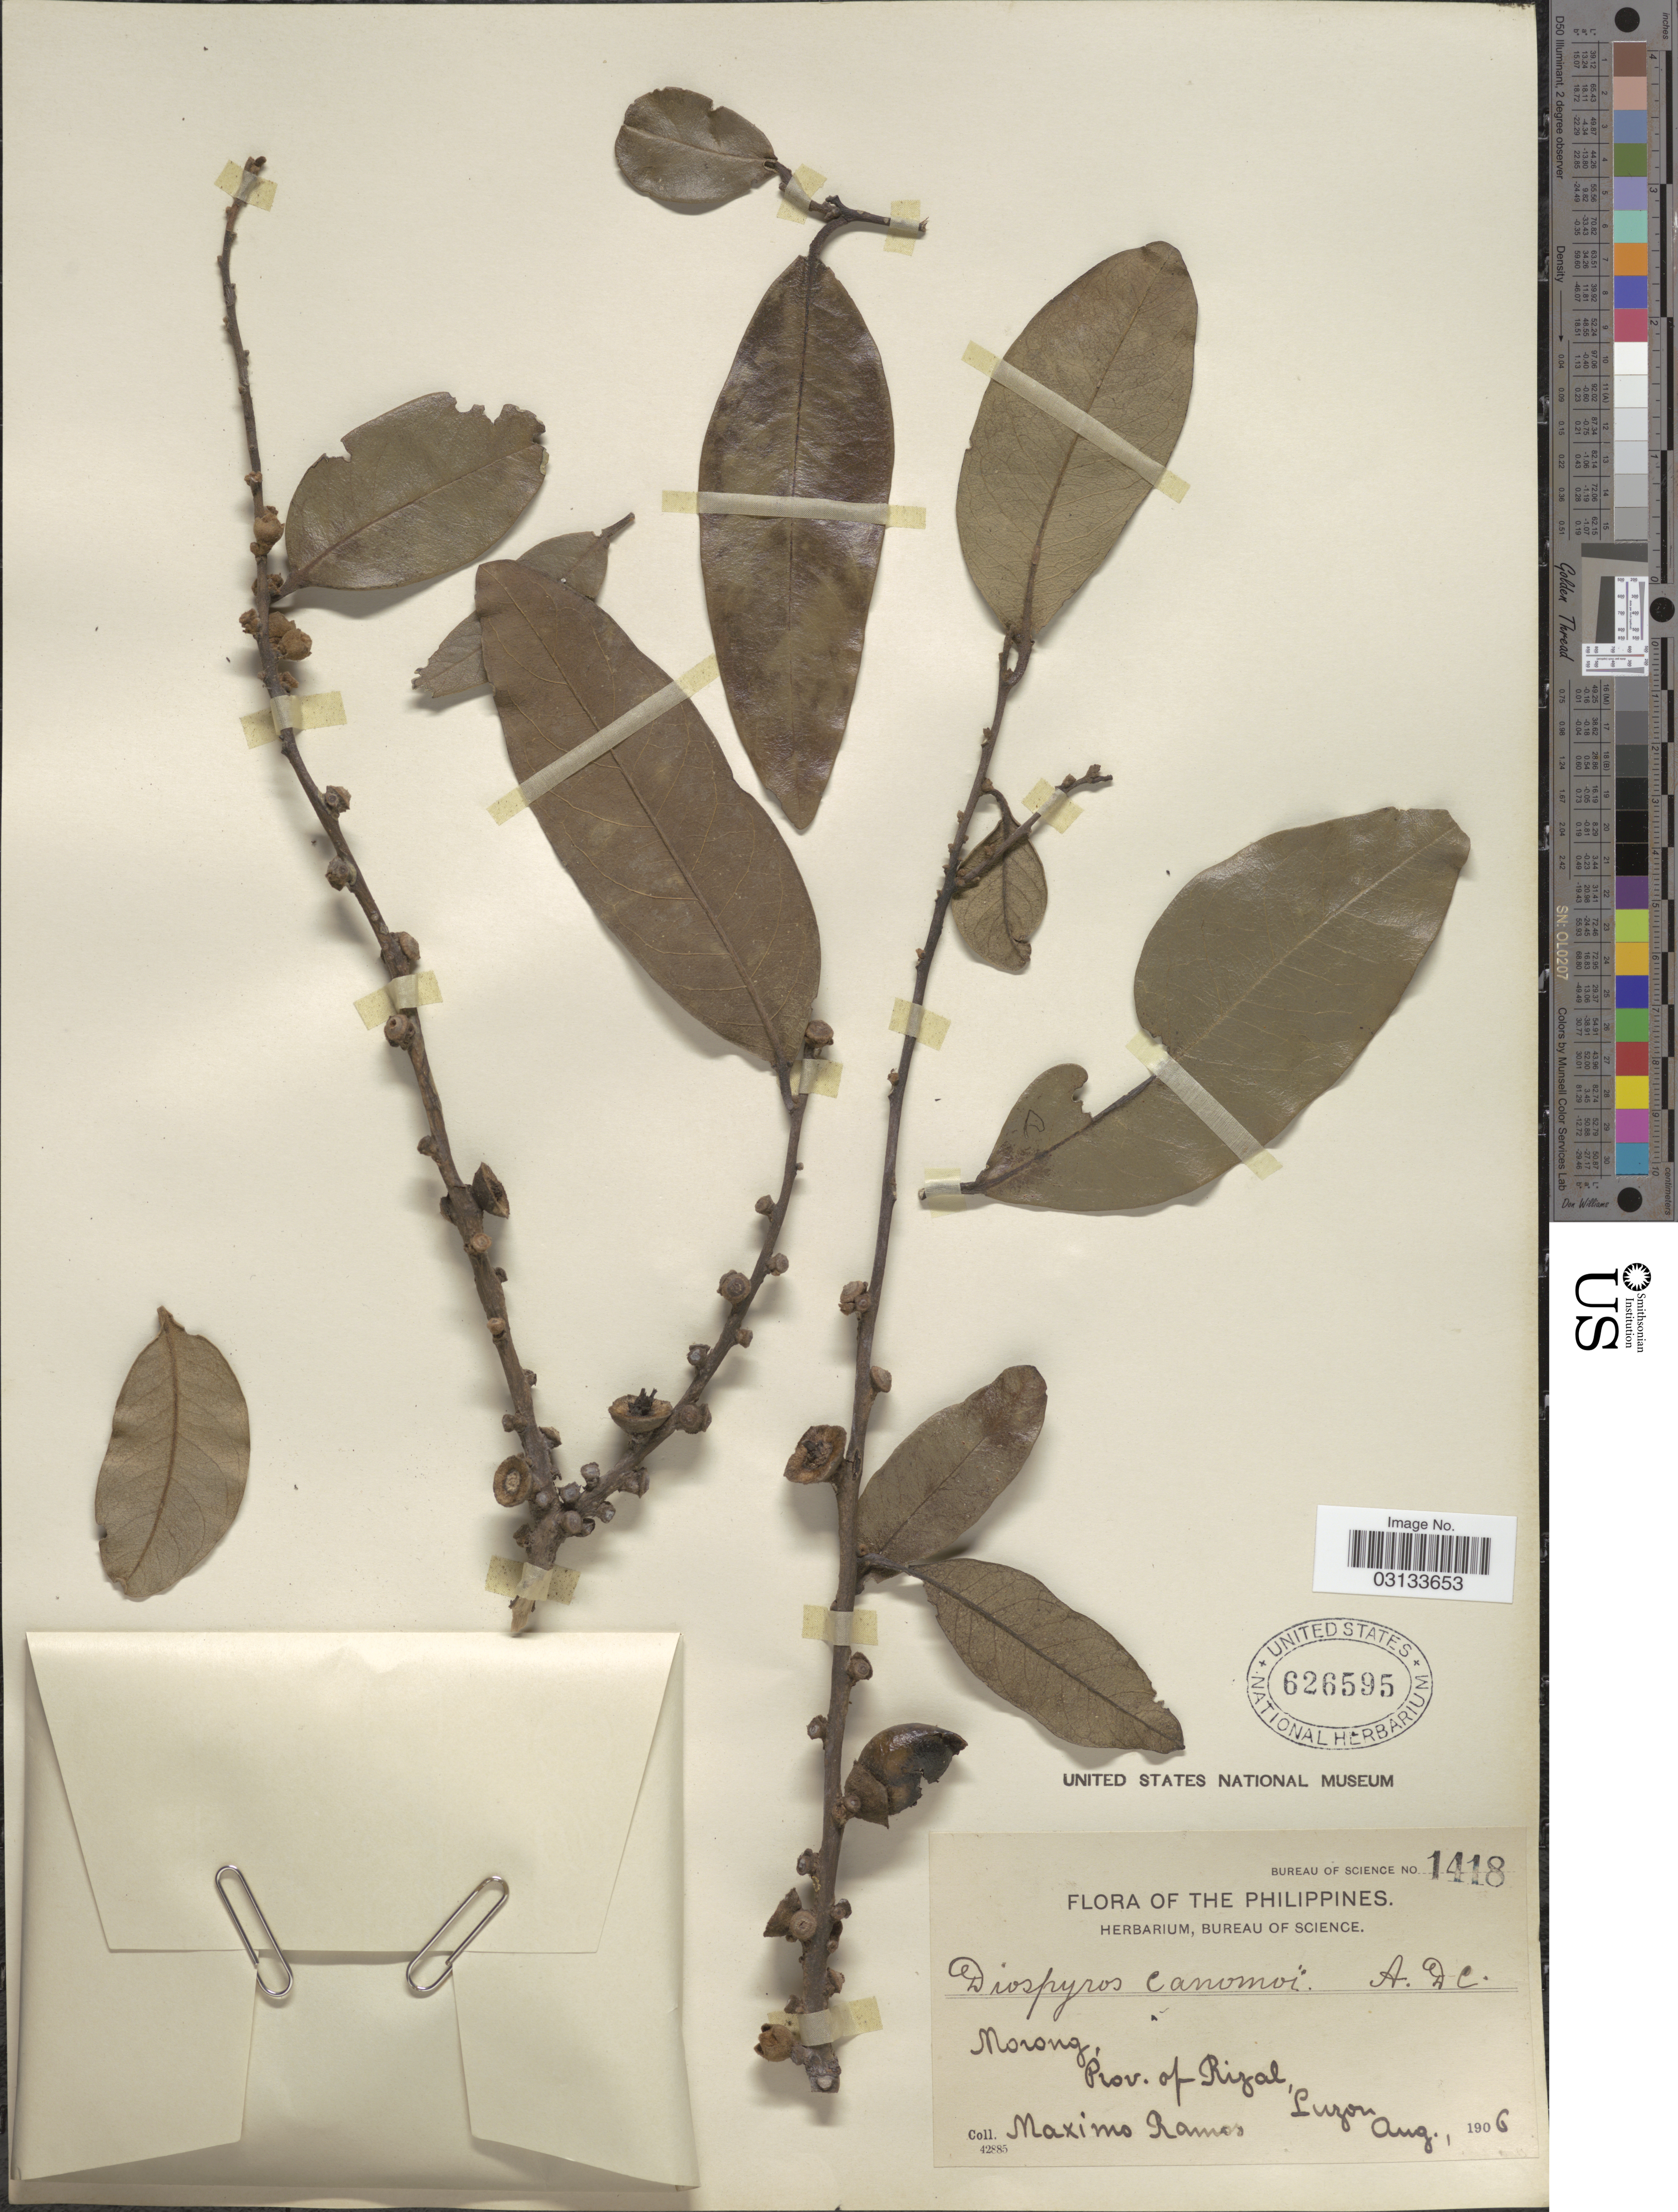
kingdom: Plantae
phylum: Tracheophyta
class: Magnoliopsida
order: Ericales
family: Ebenaceae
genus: Diospyros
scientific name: Diospyros multiflora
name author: Blanco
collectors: M. Ramos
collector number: Bureau of Science 1418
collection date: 1906-08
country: Philippines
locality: Morong, Prov. of Rizal, Luzon.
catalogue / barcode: US 626595